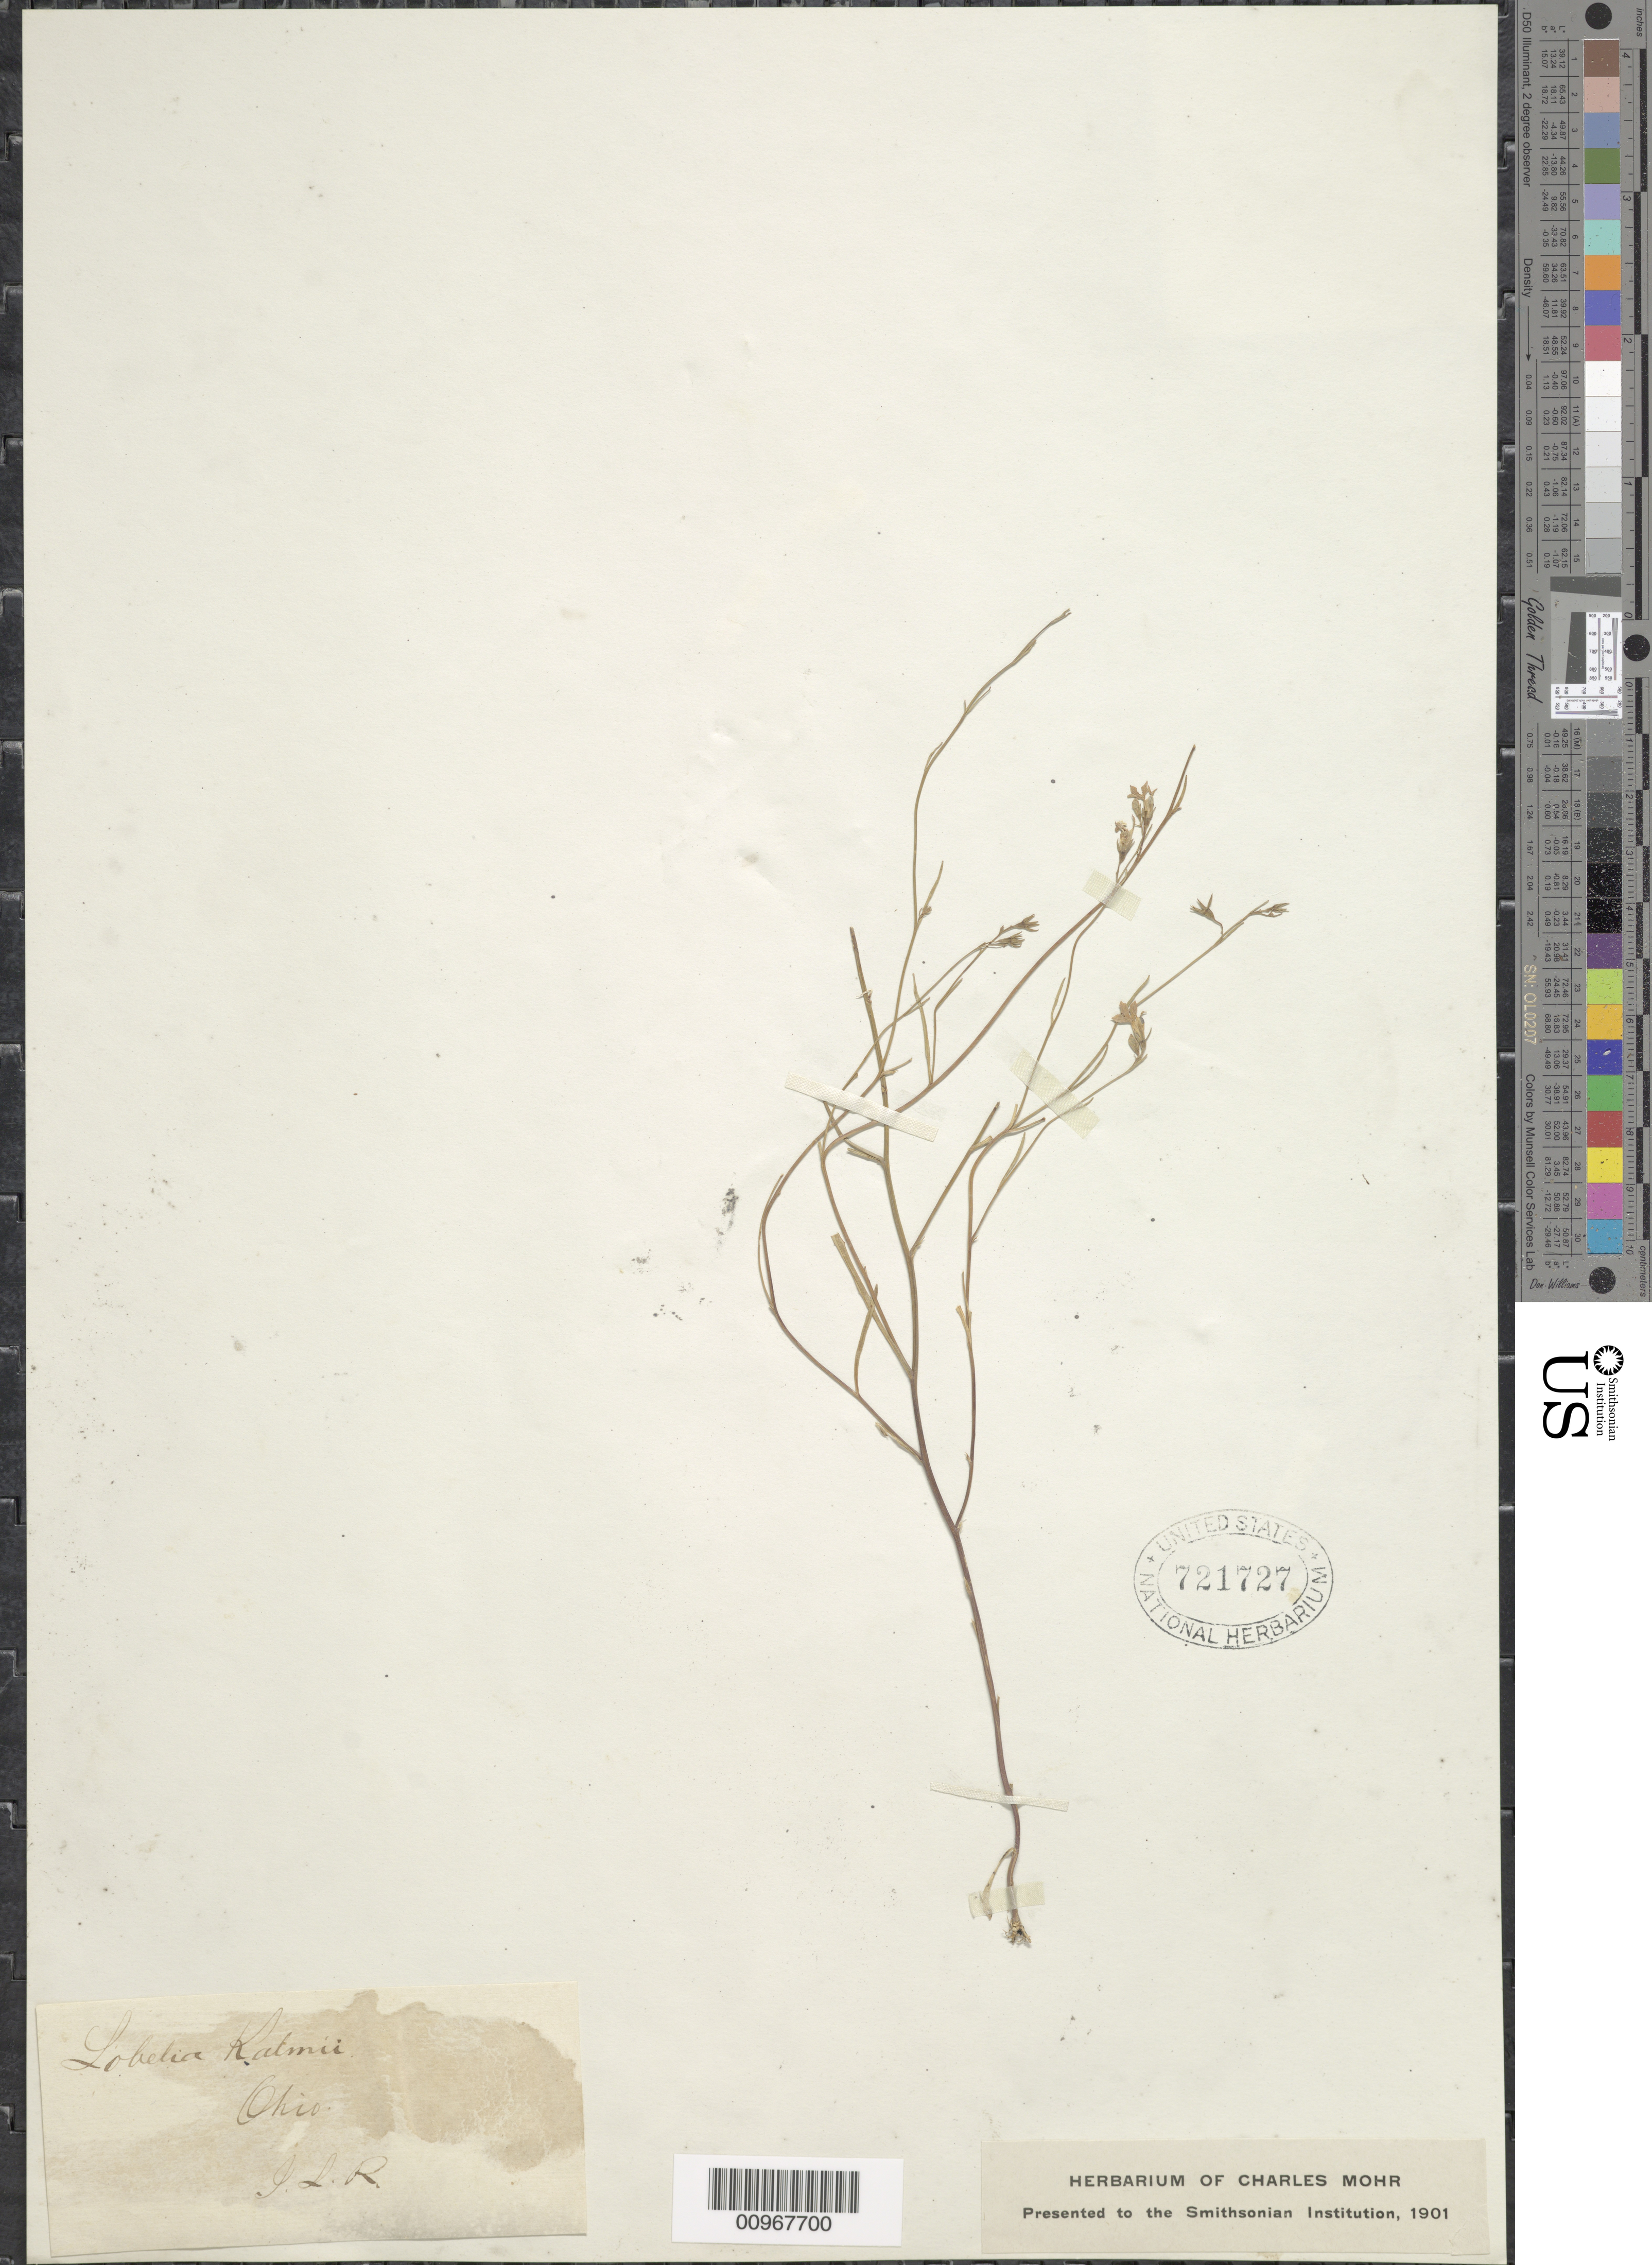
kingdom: Plantae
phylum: Tracheophyta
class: Magnoliopsida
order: Asterales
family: Campanulaceae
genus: Lobelia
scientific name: Lobelia kalmii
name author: L.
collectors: J. L. R.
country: United States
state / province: Ohio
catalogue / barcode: US 721727